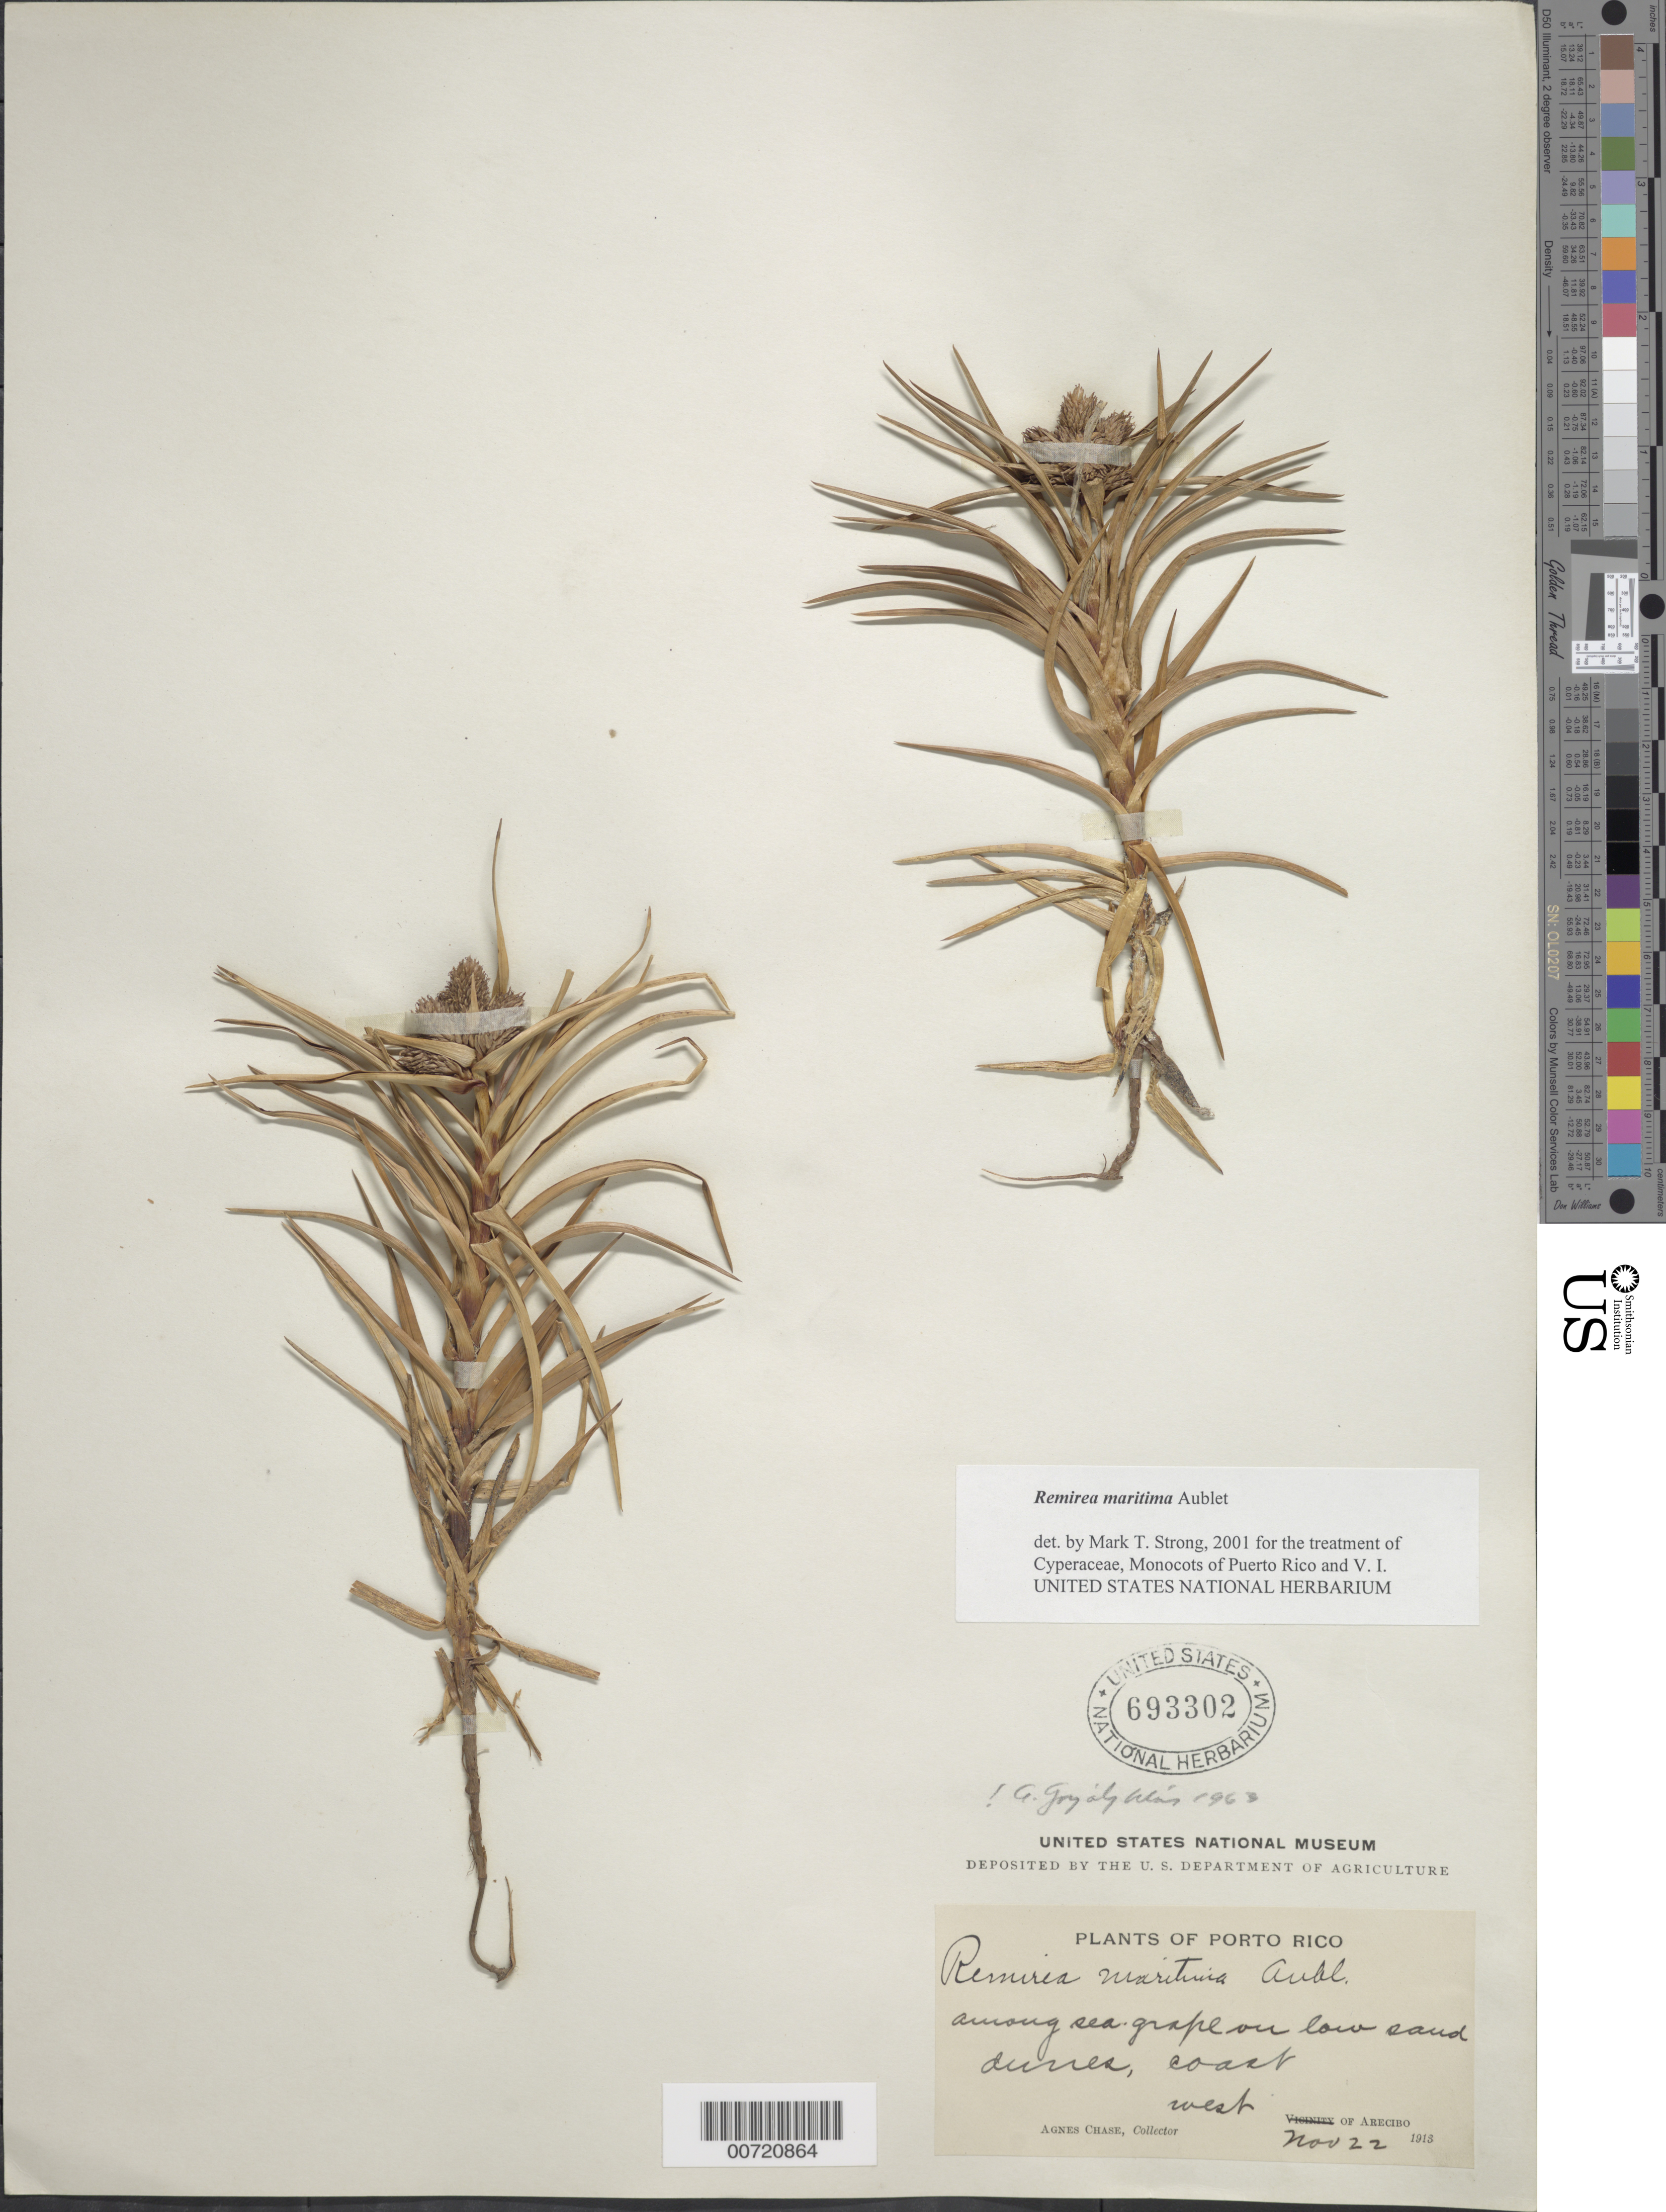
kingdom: Plantae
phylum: Tracheophyta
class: Liliopsida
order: Poales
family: Cyperaceae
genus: Cyperus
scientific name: Cyperus pedunculatus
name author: (R. Br.) J. Kern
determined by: Strong, Mark T., (BOT), Smithsonian Institution - National Museum of Natural History (UNITED STATES)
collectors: A. Chase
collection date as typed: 22 Nov 1913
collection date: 1913-11-22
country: Puerto Rico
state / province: Arecibo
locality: West of Arecibo.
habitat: Among sea grape on low sand dunes along the coast.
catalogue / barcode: US 693302